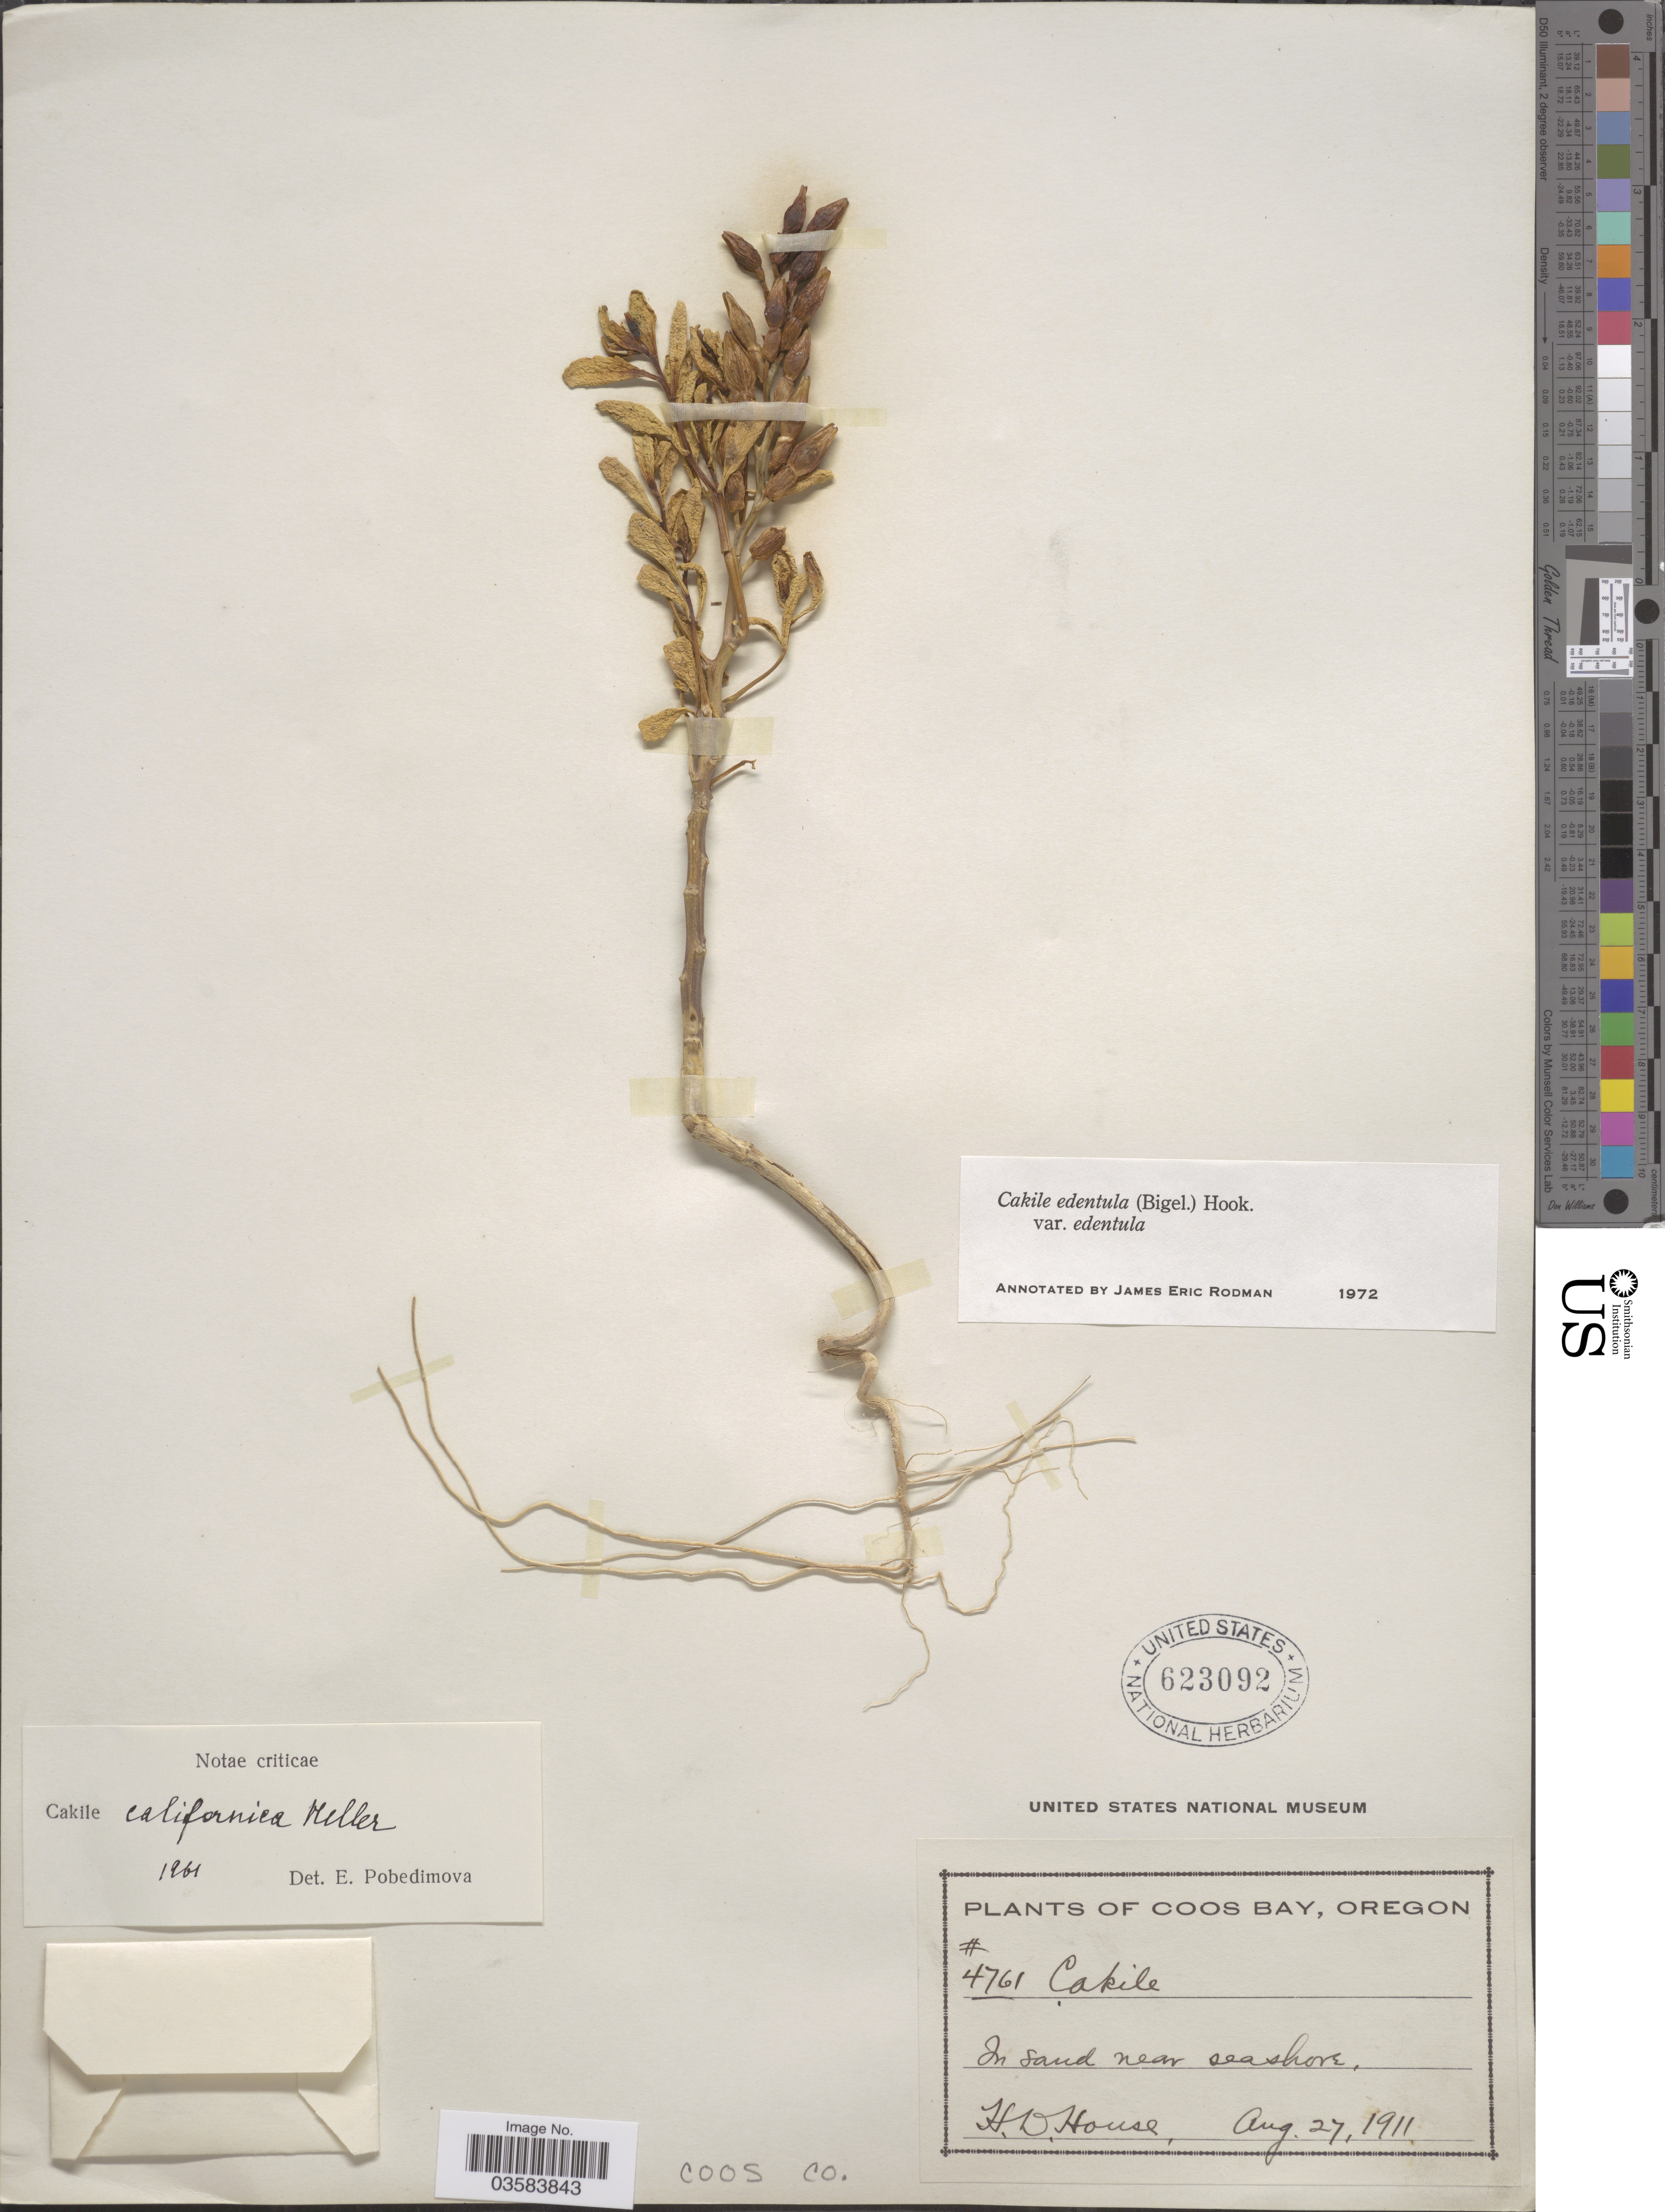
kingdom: Plantae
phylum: Tracheophyta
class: Magnoliopsida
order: Brassicales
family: Brassicaceae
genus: Cakile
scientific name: Cakile edentula var. edentula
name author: (Bigelow) Hook.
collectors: H. D. House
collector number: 4761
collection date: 1911-08-27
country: United States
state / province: Oregon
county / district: Coos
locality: Coos Bay. In sand near seashore. Coos Co.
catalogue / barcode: US 623092